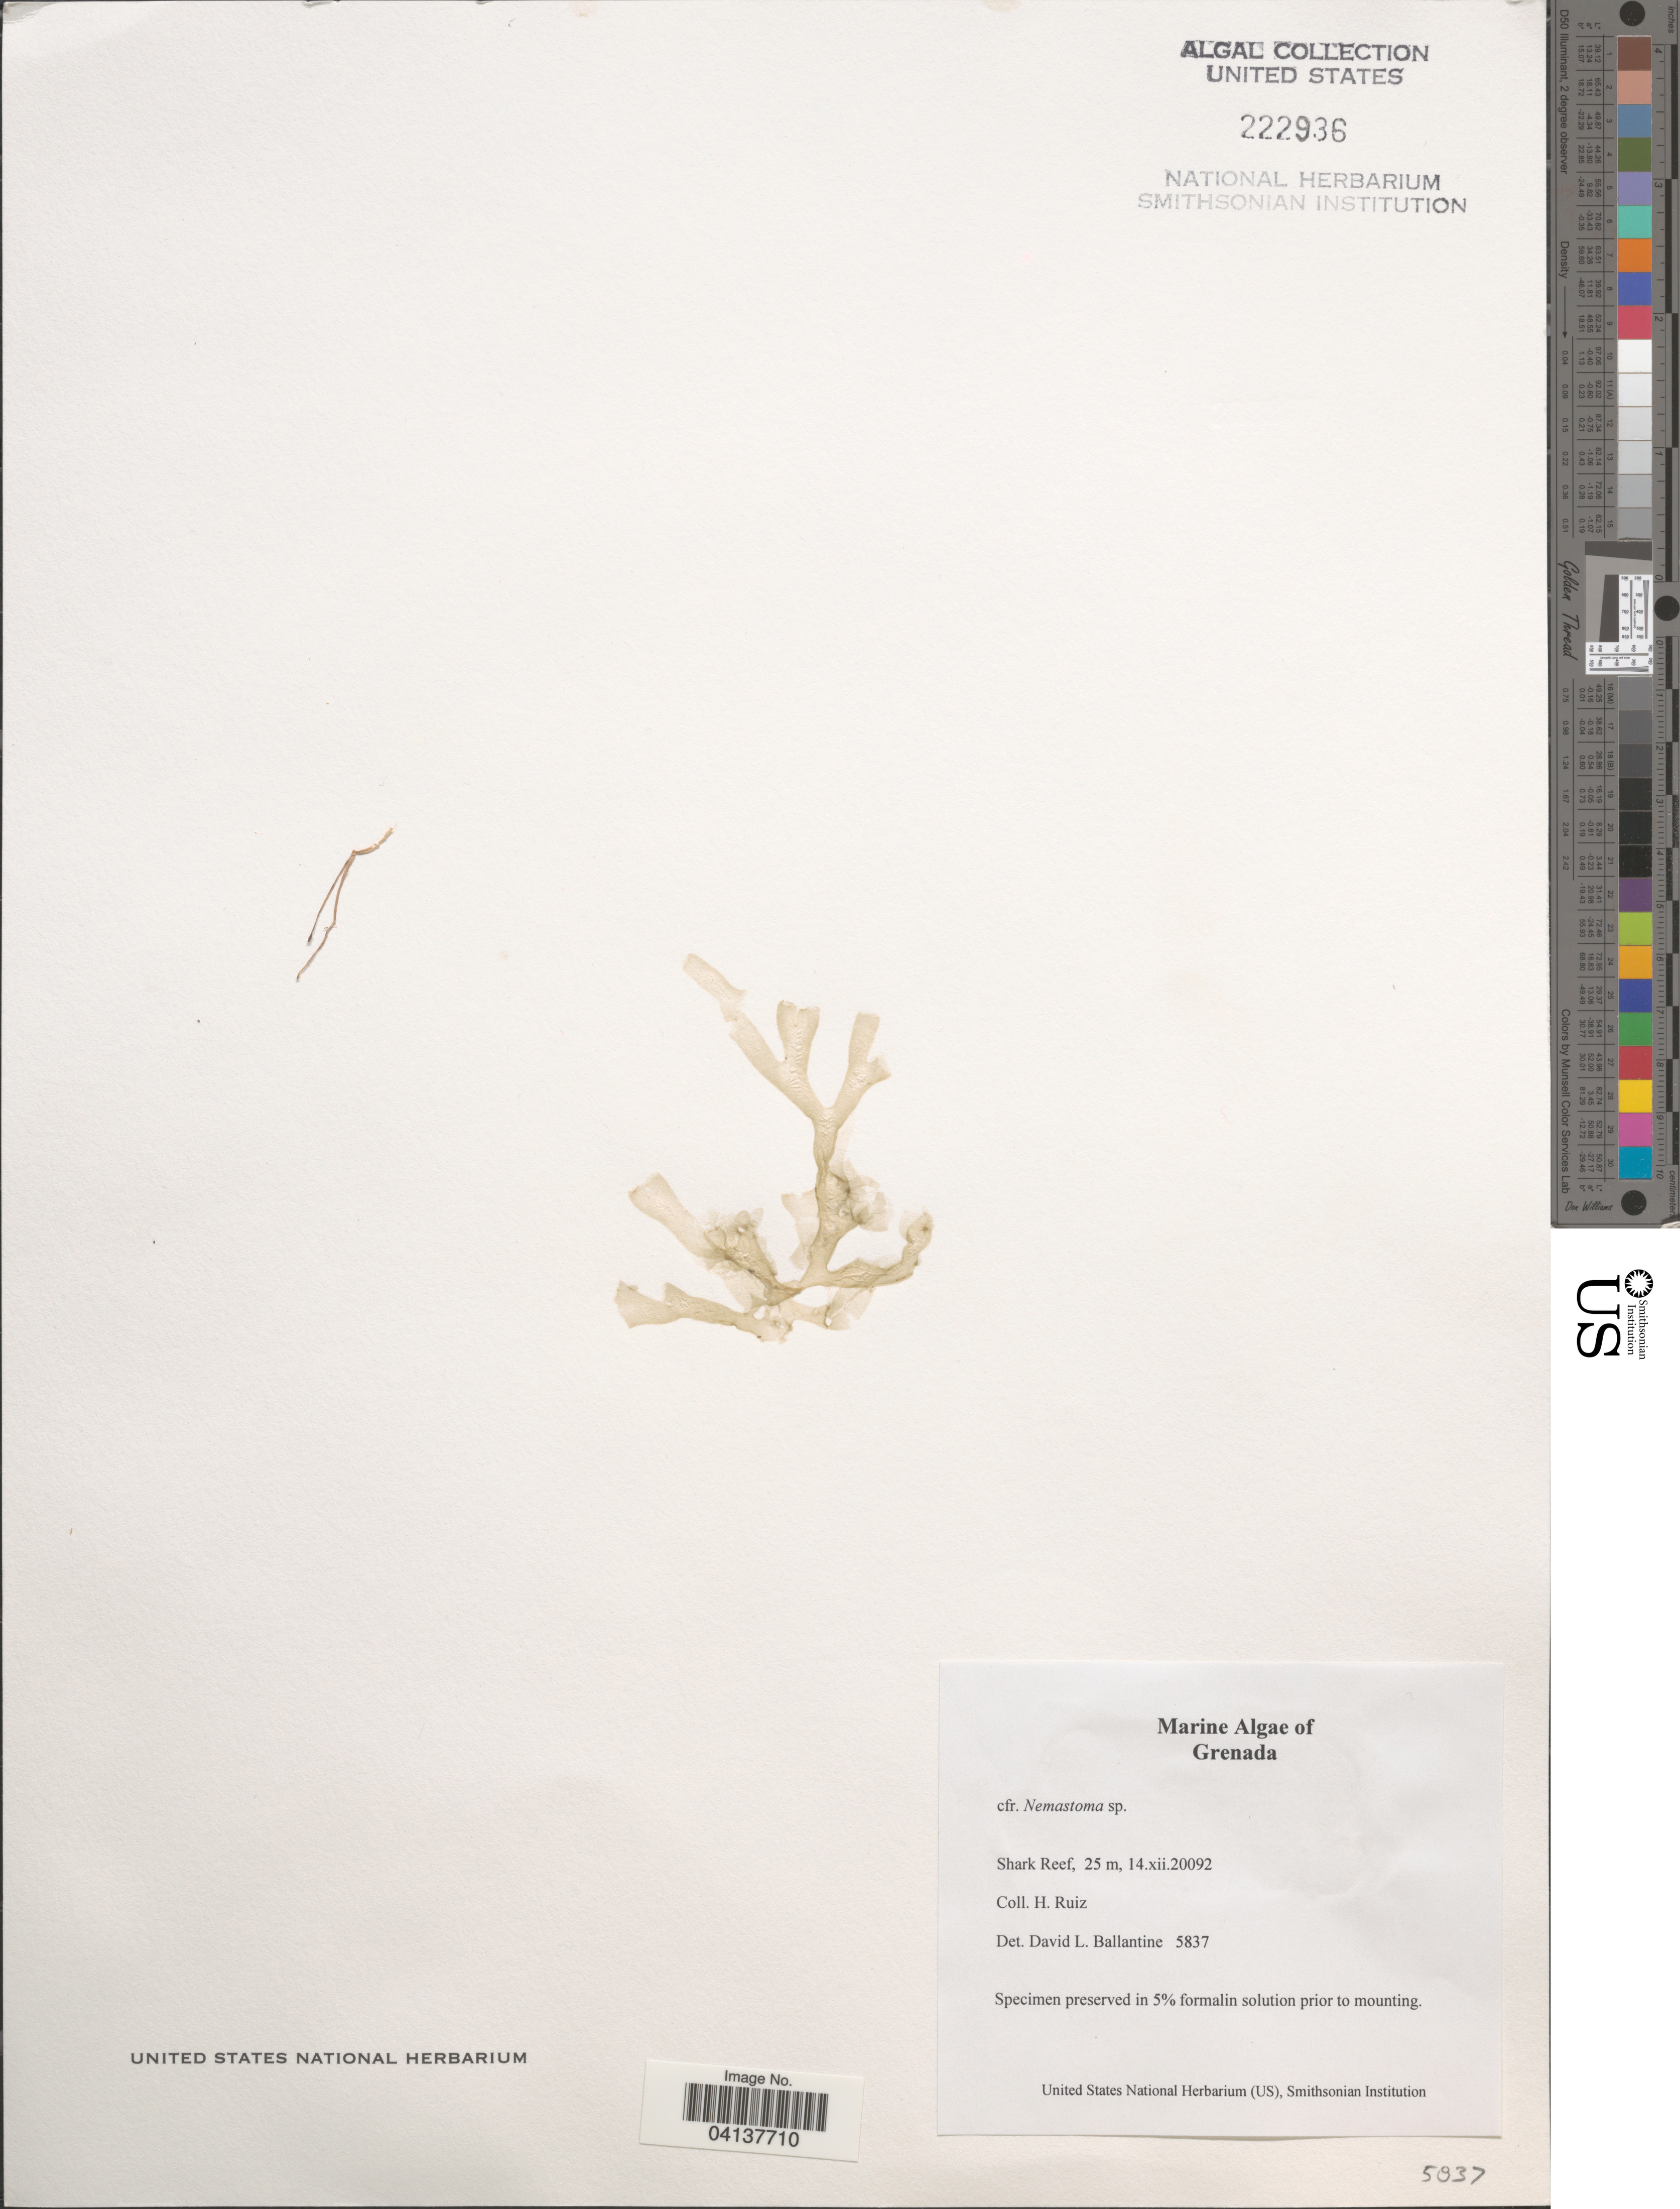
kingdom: Plantae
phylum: Rhodophyta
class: Florideophyceae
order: Nemastomatales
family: Nemastomataceae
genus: Nemastoma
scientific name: Nemastoma sp.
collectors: H. Ruiz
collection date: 2009-12-14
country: Grenada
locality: Shark Reef.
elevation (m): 25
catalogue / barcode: US 222936